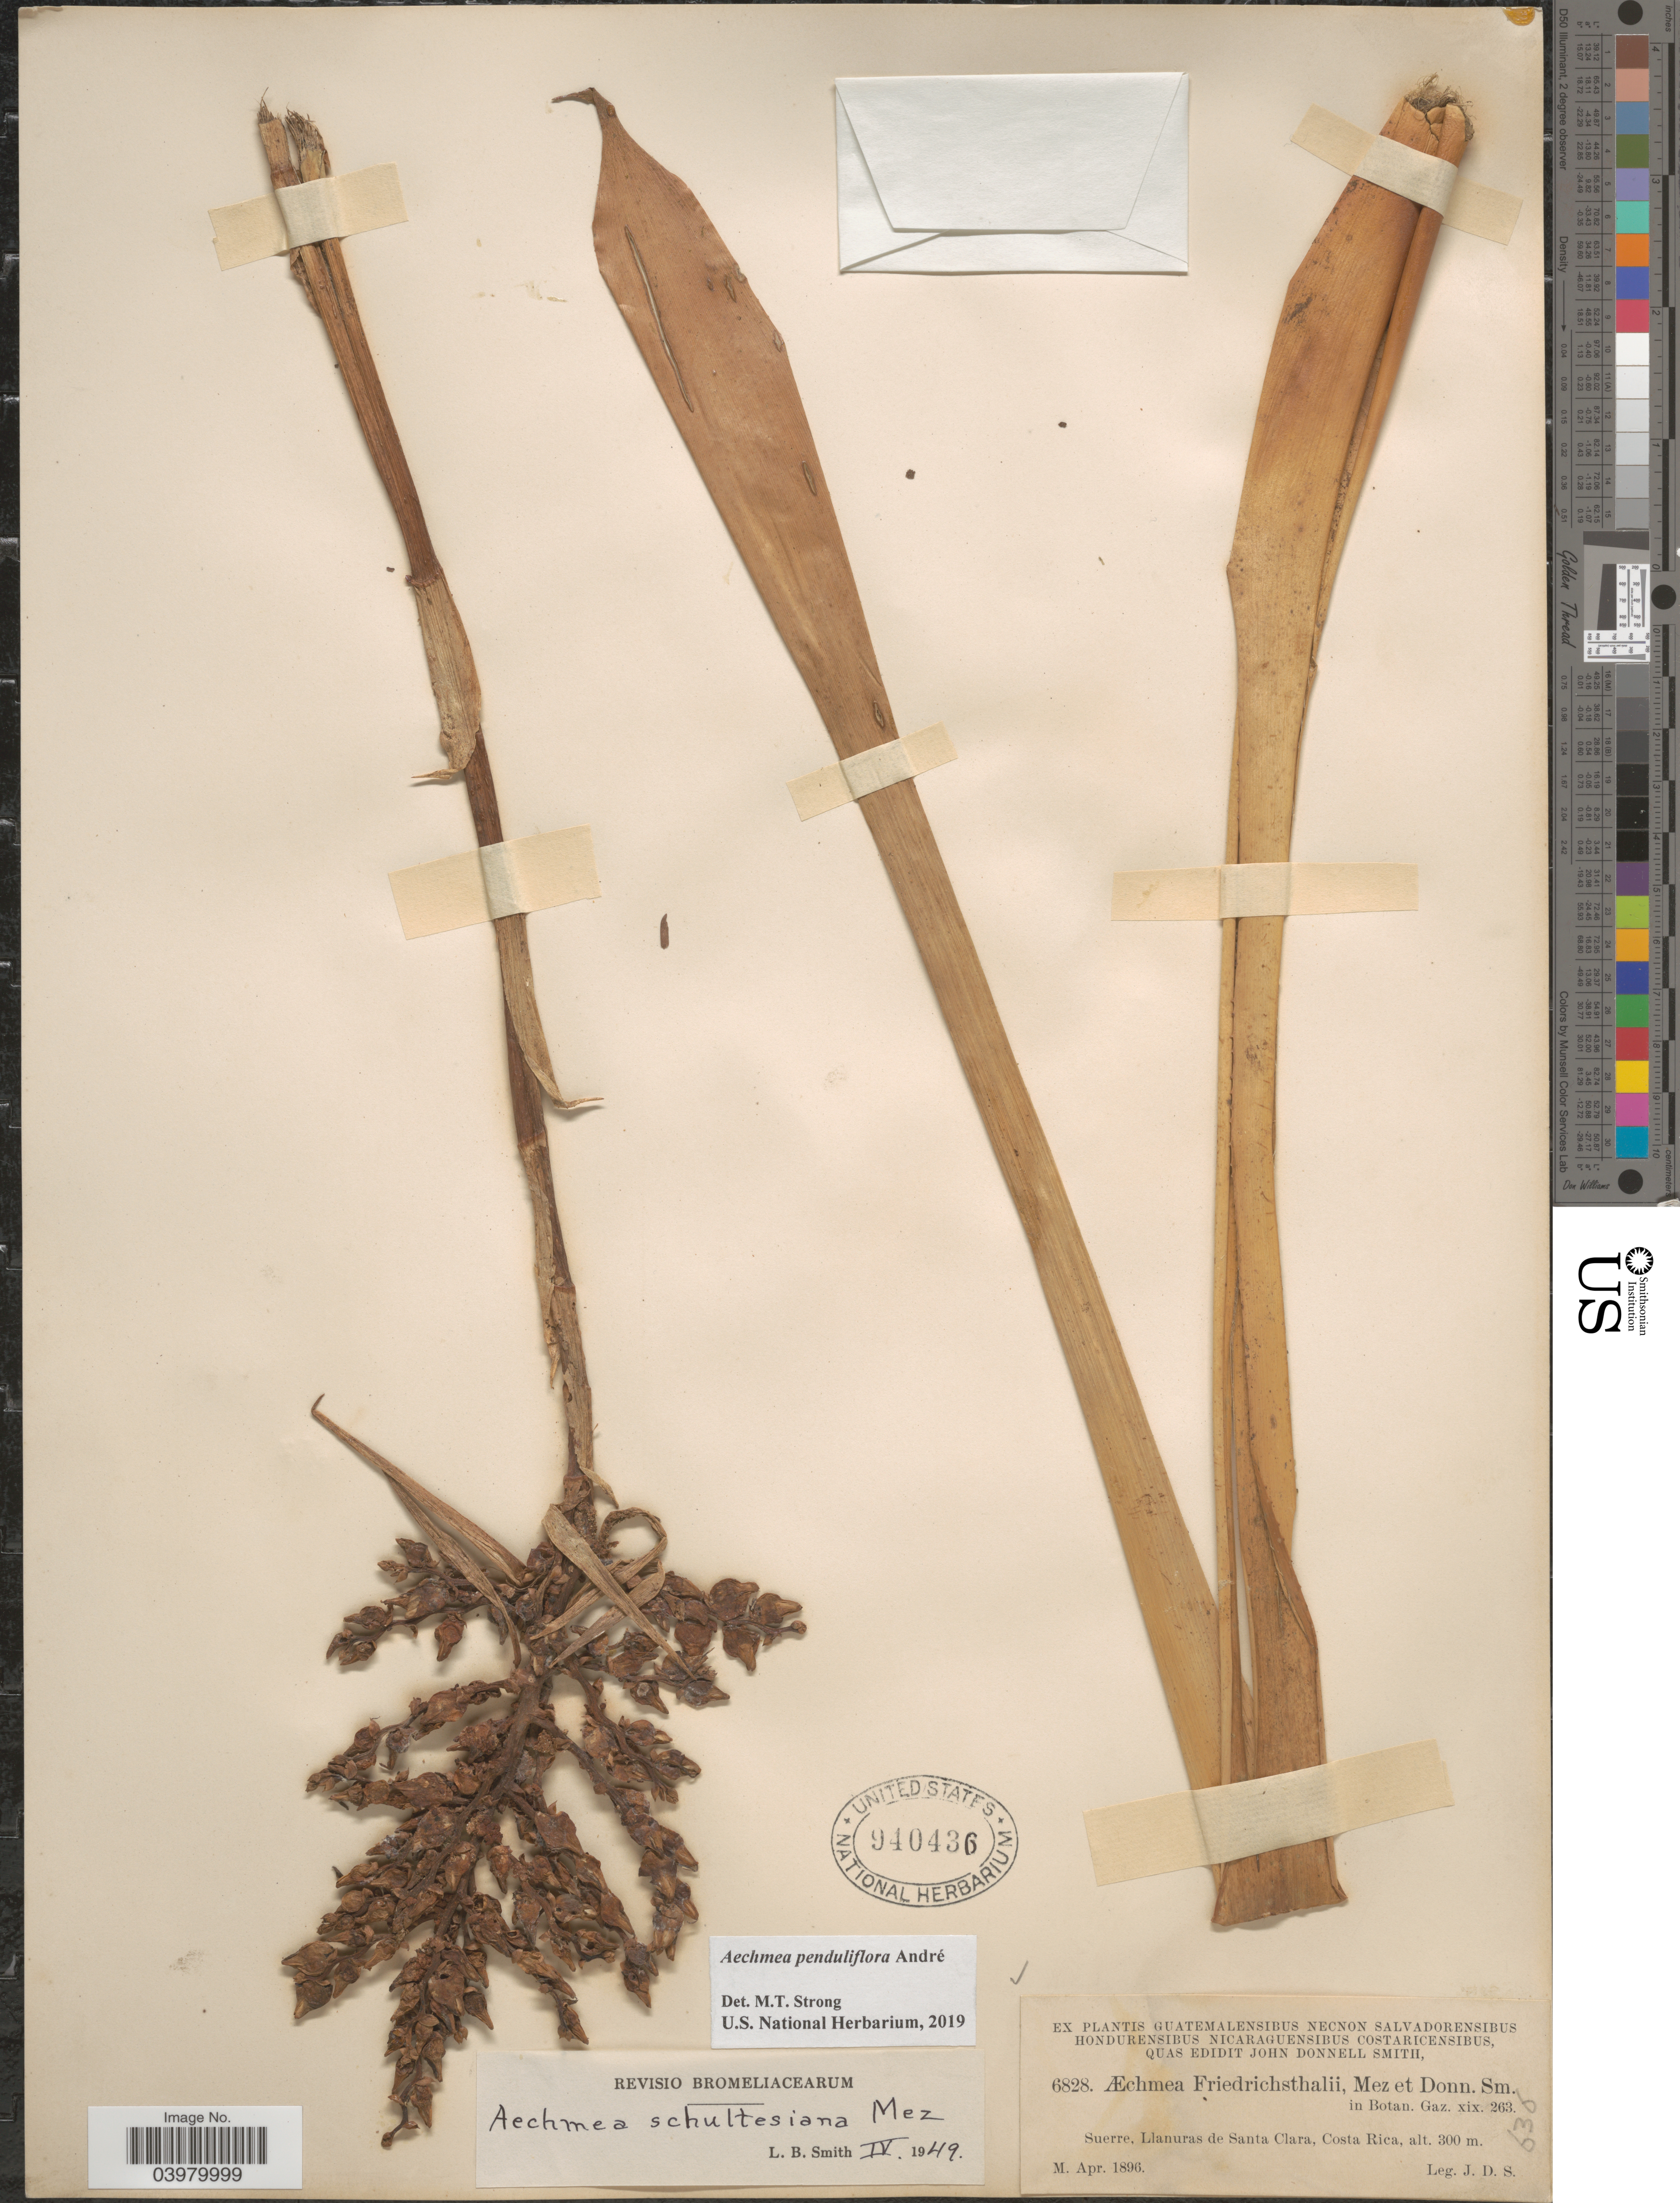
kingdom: Plantae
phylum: Tracheophyta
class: Liliopsida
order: Poales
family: Bromeliaceae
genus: Aechmea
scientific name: Aechmea penduliflora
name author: André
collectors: J. Donnell Smith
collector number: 6828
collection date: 1896-04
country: Costa Rica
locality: Suerre, Llanuras de Santa Clara.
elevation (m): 300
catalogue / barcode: US 940436